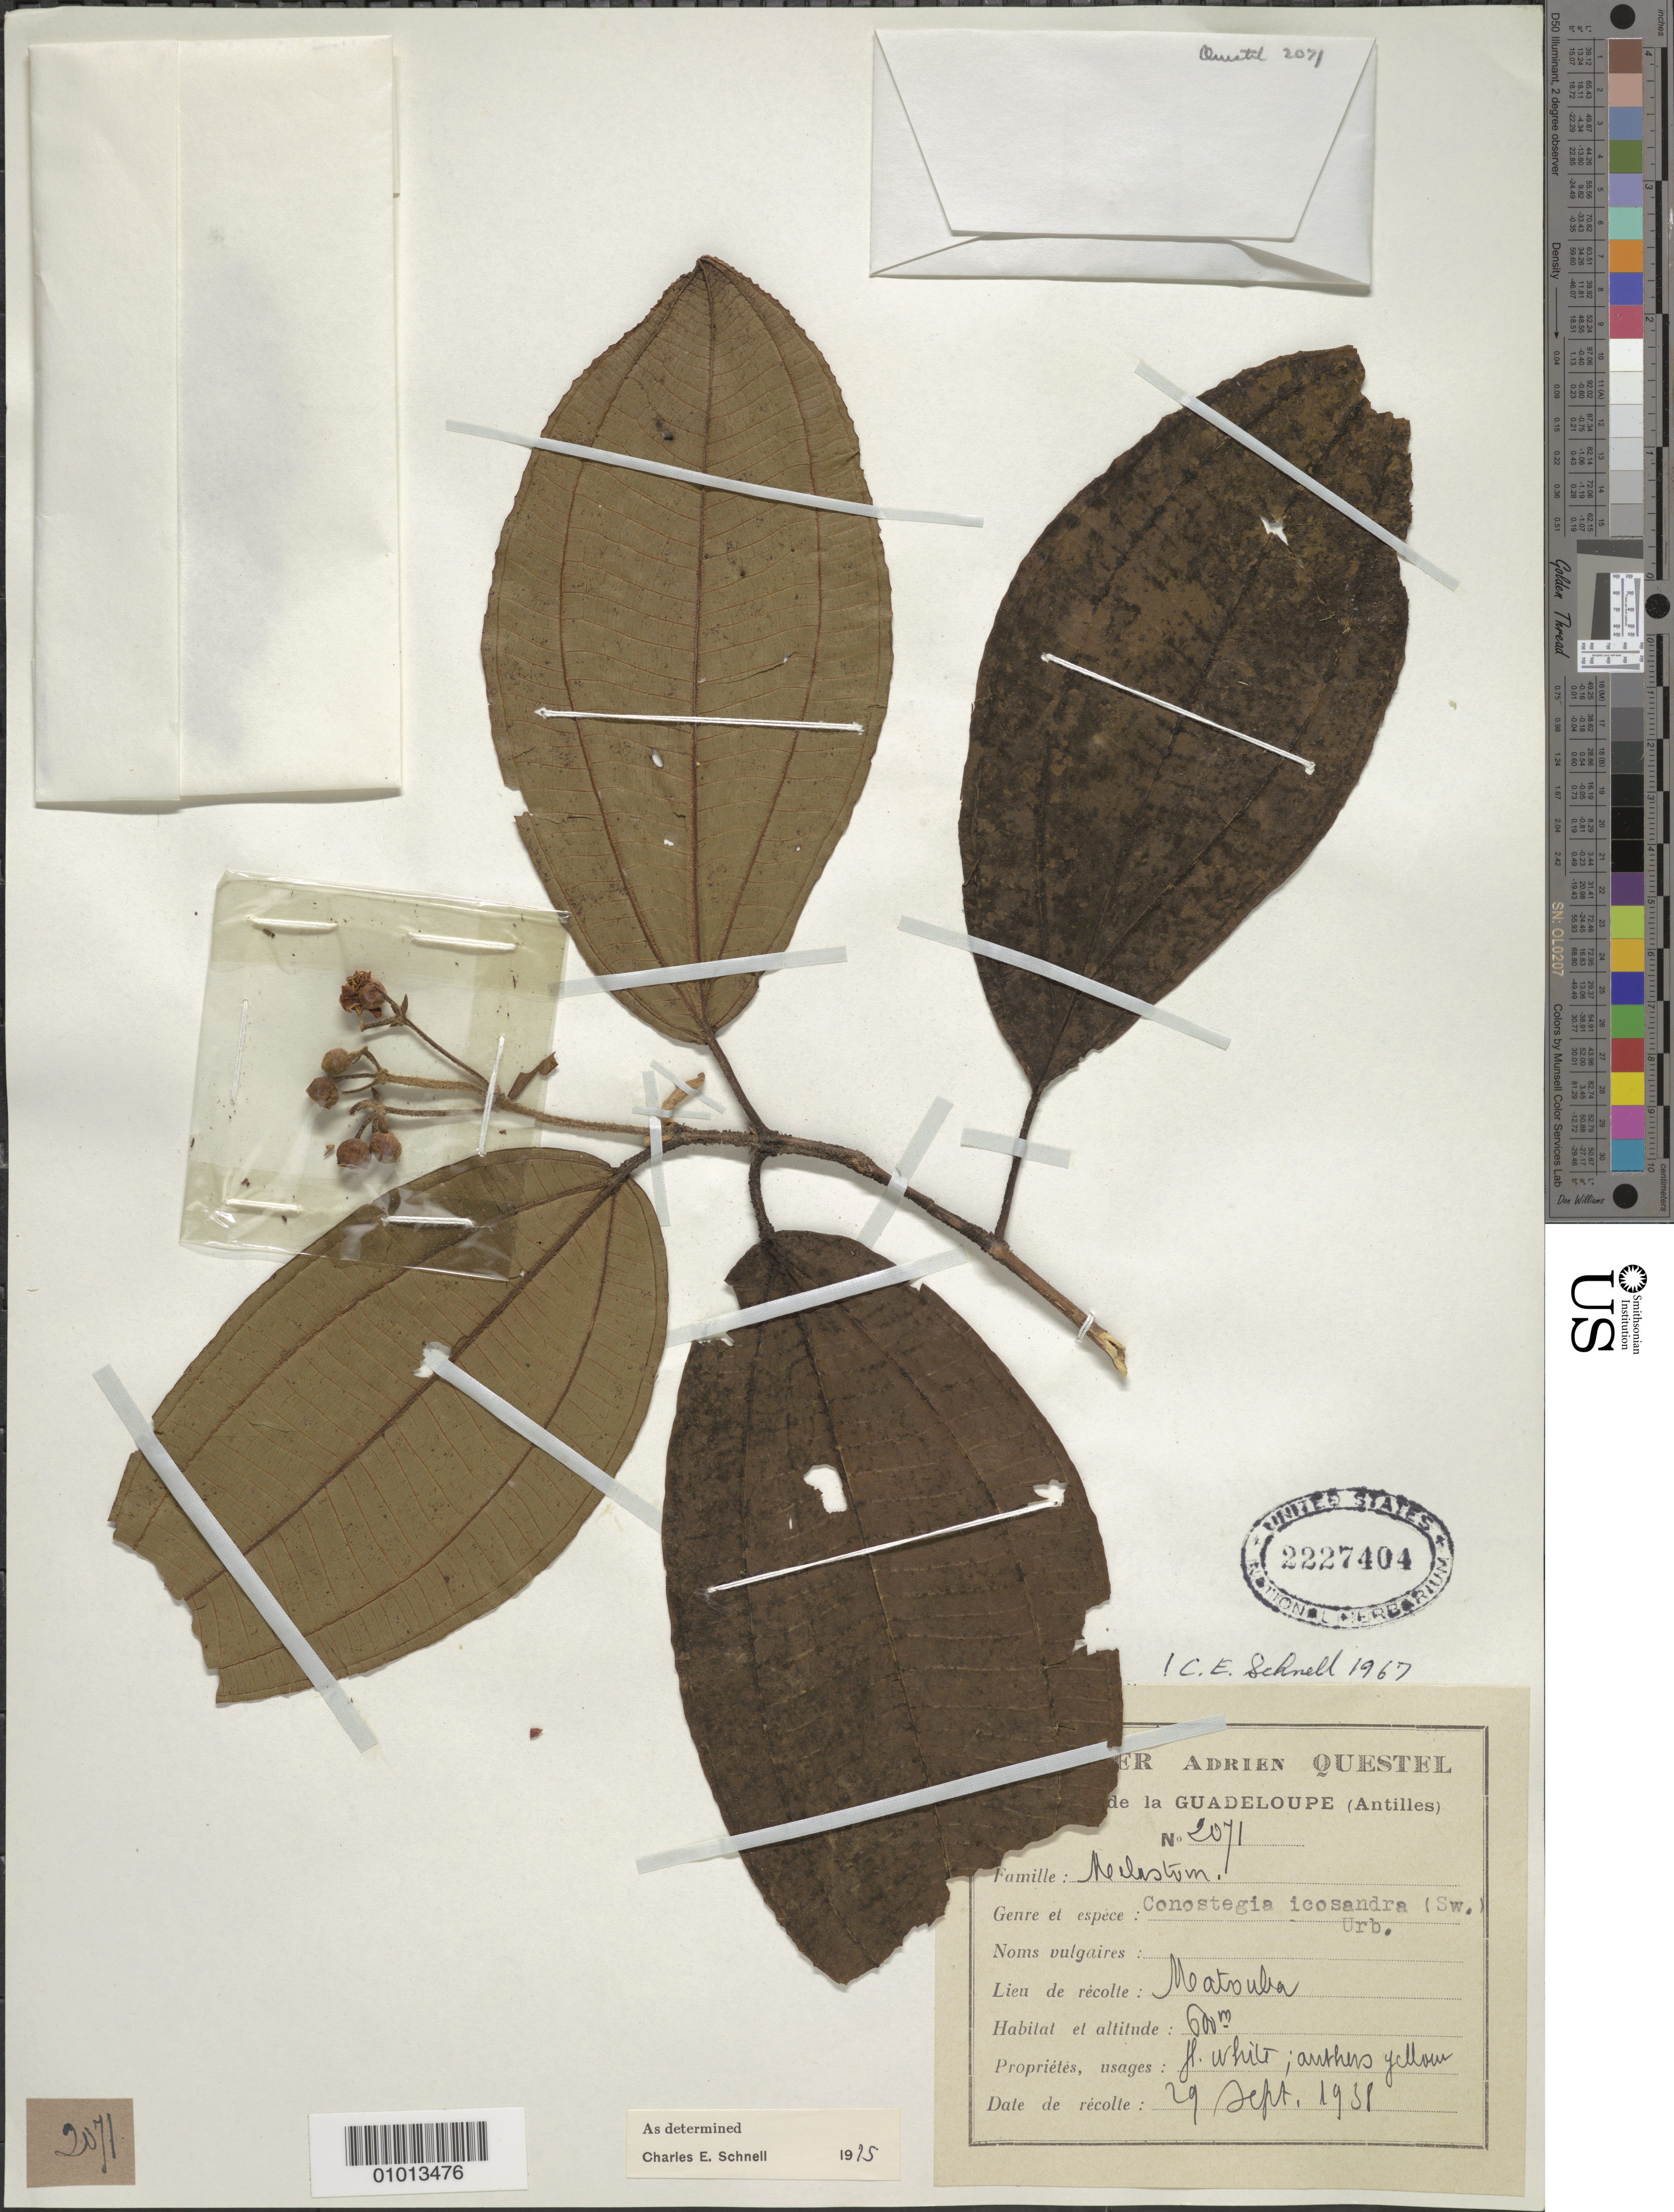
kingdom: Plantae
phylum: Tracheophyta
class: Magnoliopsida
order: Myrtales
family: Melastomataceae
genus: Conostegia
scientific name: Conostegia icosandra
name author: (Sw.) Urb.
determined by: Schnell, C. E.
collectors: A. Questel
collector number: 2071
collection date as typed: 29 Sep 1938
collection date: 1938-09-29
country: Guadeloupe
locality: Matouba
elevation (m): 600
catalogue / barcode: US 2227404